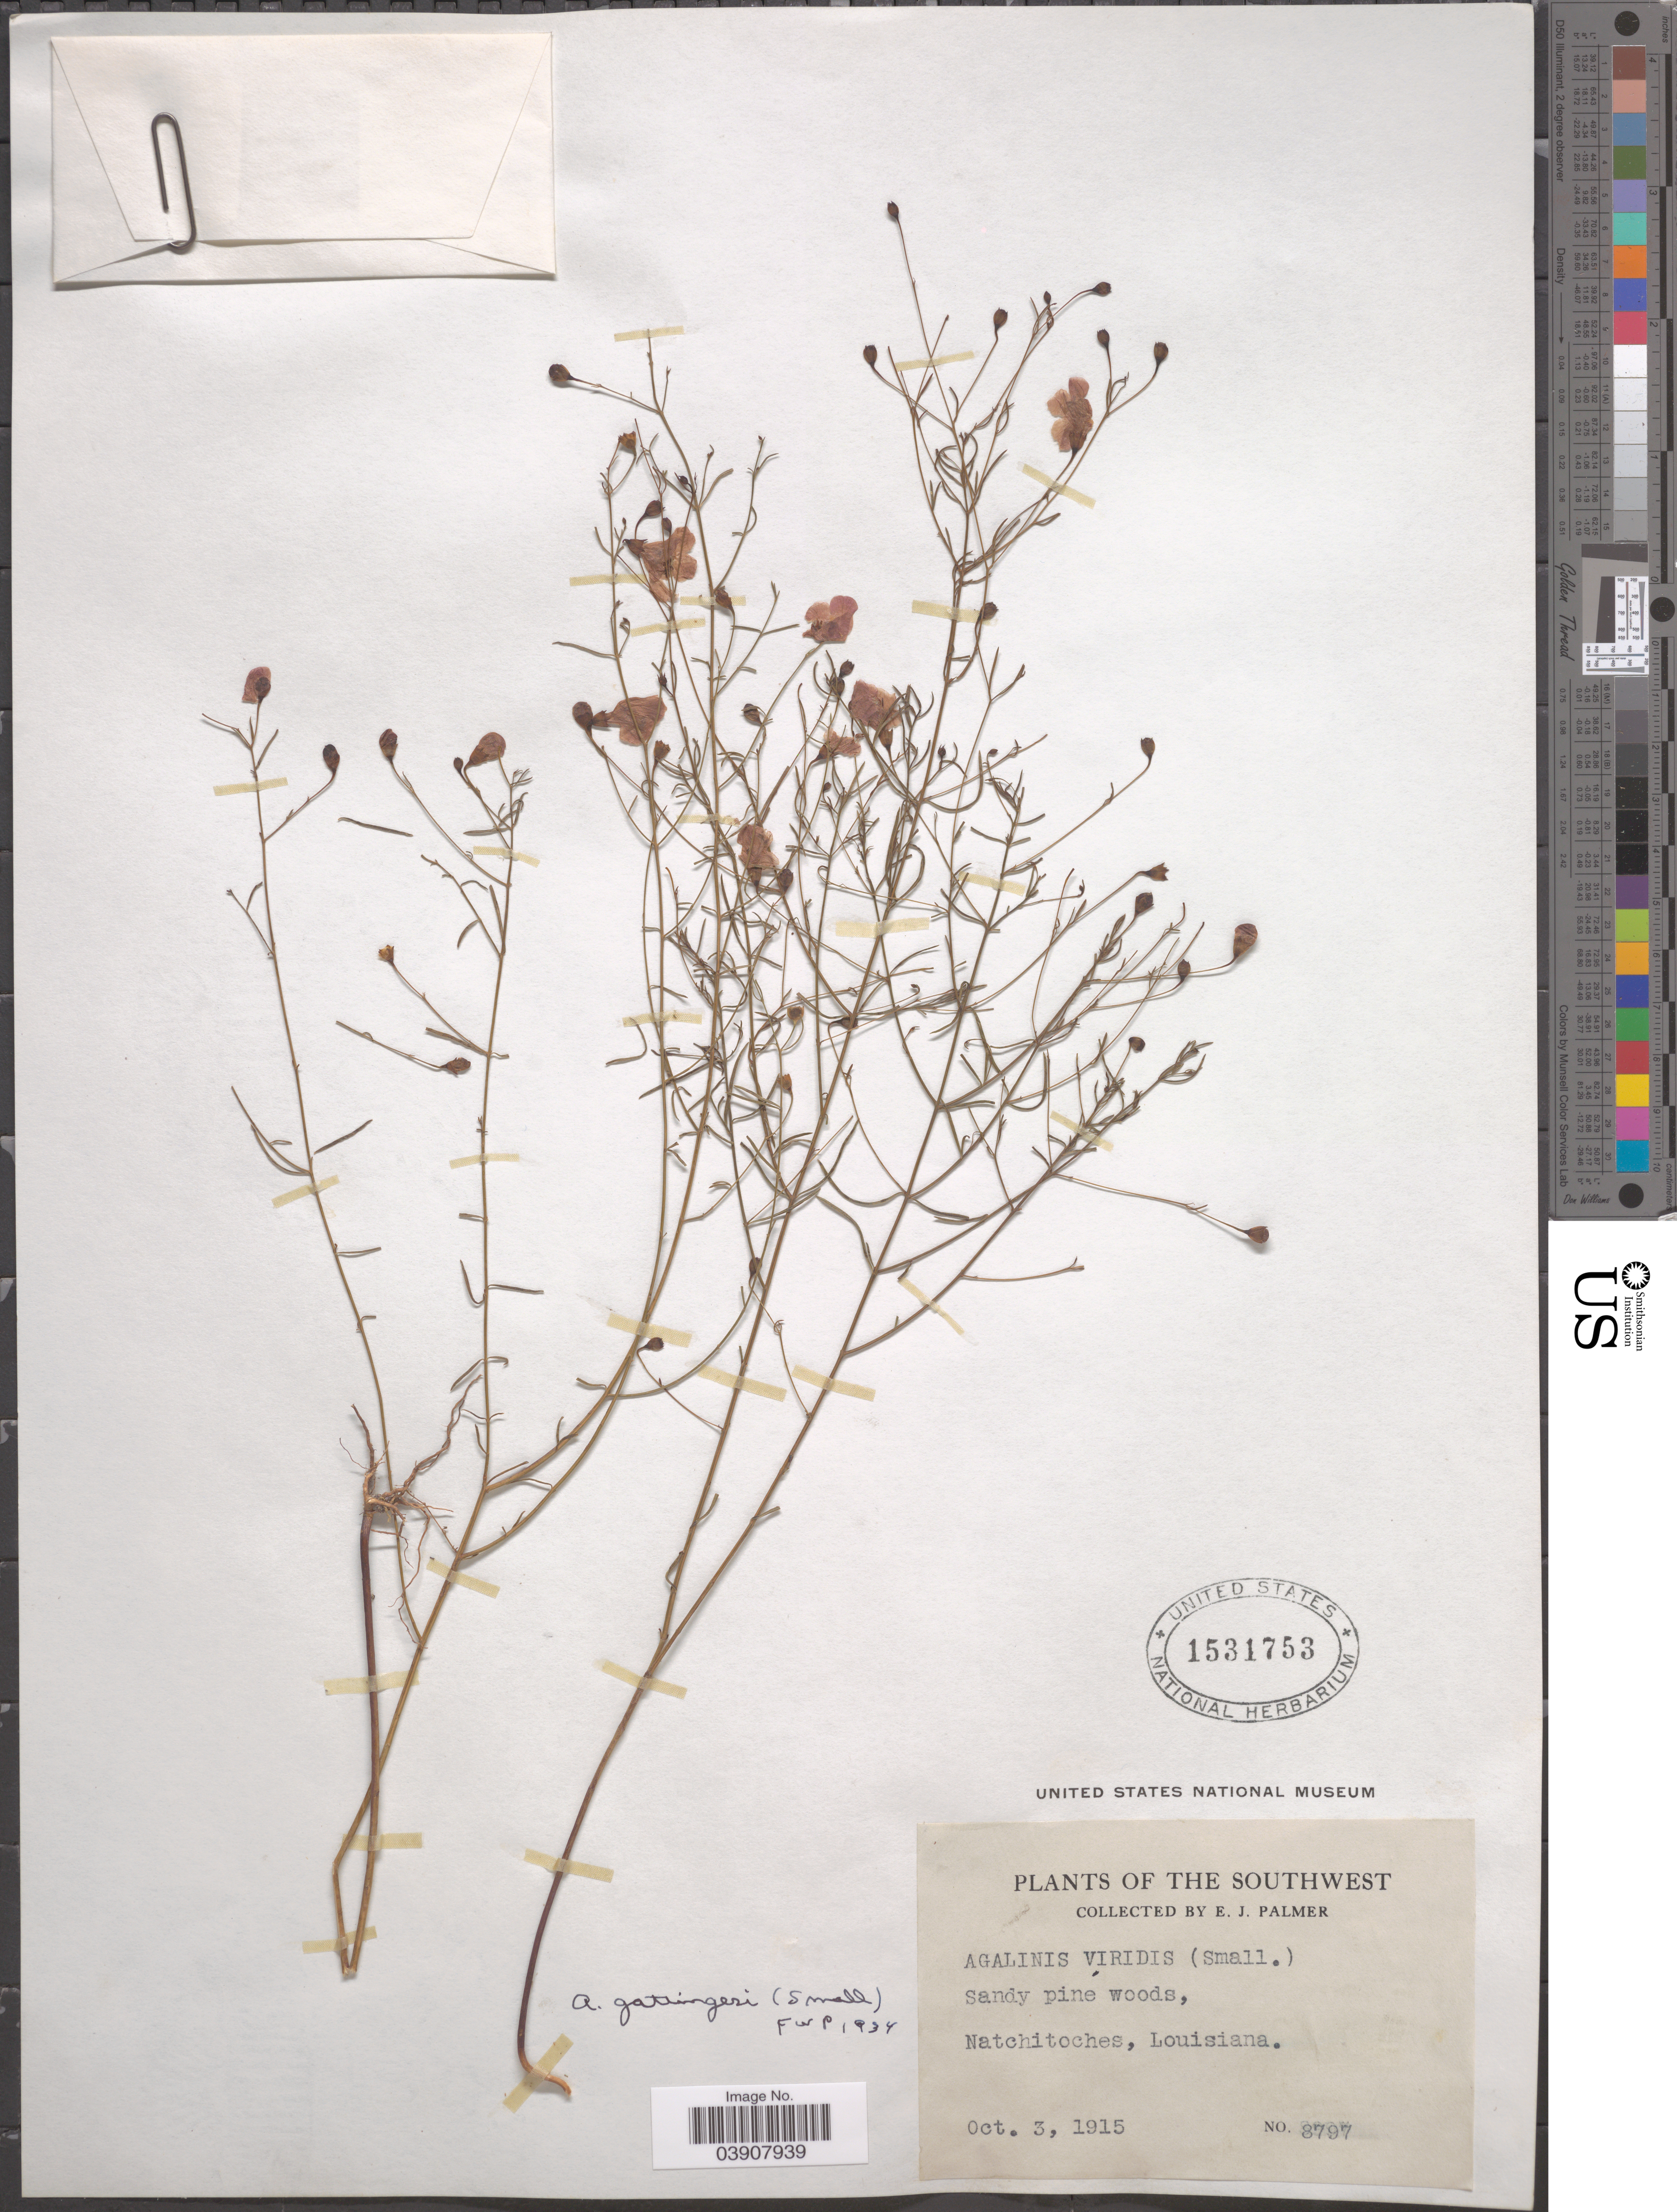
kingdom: Plantae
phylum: Tracheophyta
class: Magnoliopsida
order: Lamiales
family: Orobanchaceae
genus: Agalinis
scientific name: Agalinis gattingeri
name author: (Small) Small ex Britton & A. Br.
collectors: E. J. Palmer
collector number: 8797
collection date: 1915-10-03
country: United States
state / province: Louisiana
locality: The Southwest. Natchitoches.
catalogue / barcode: US 1531753